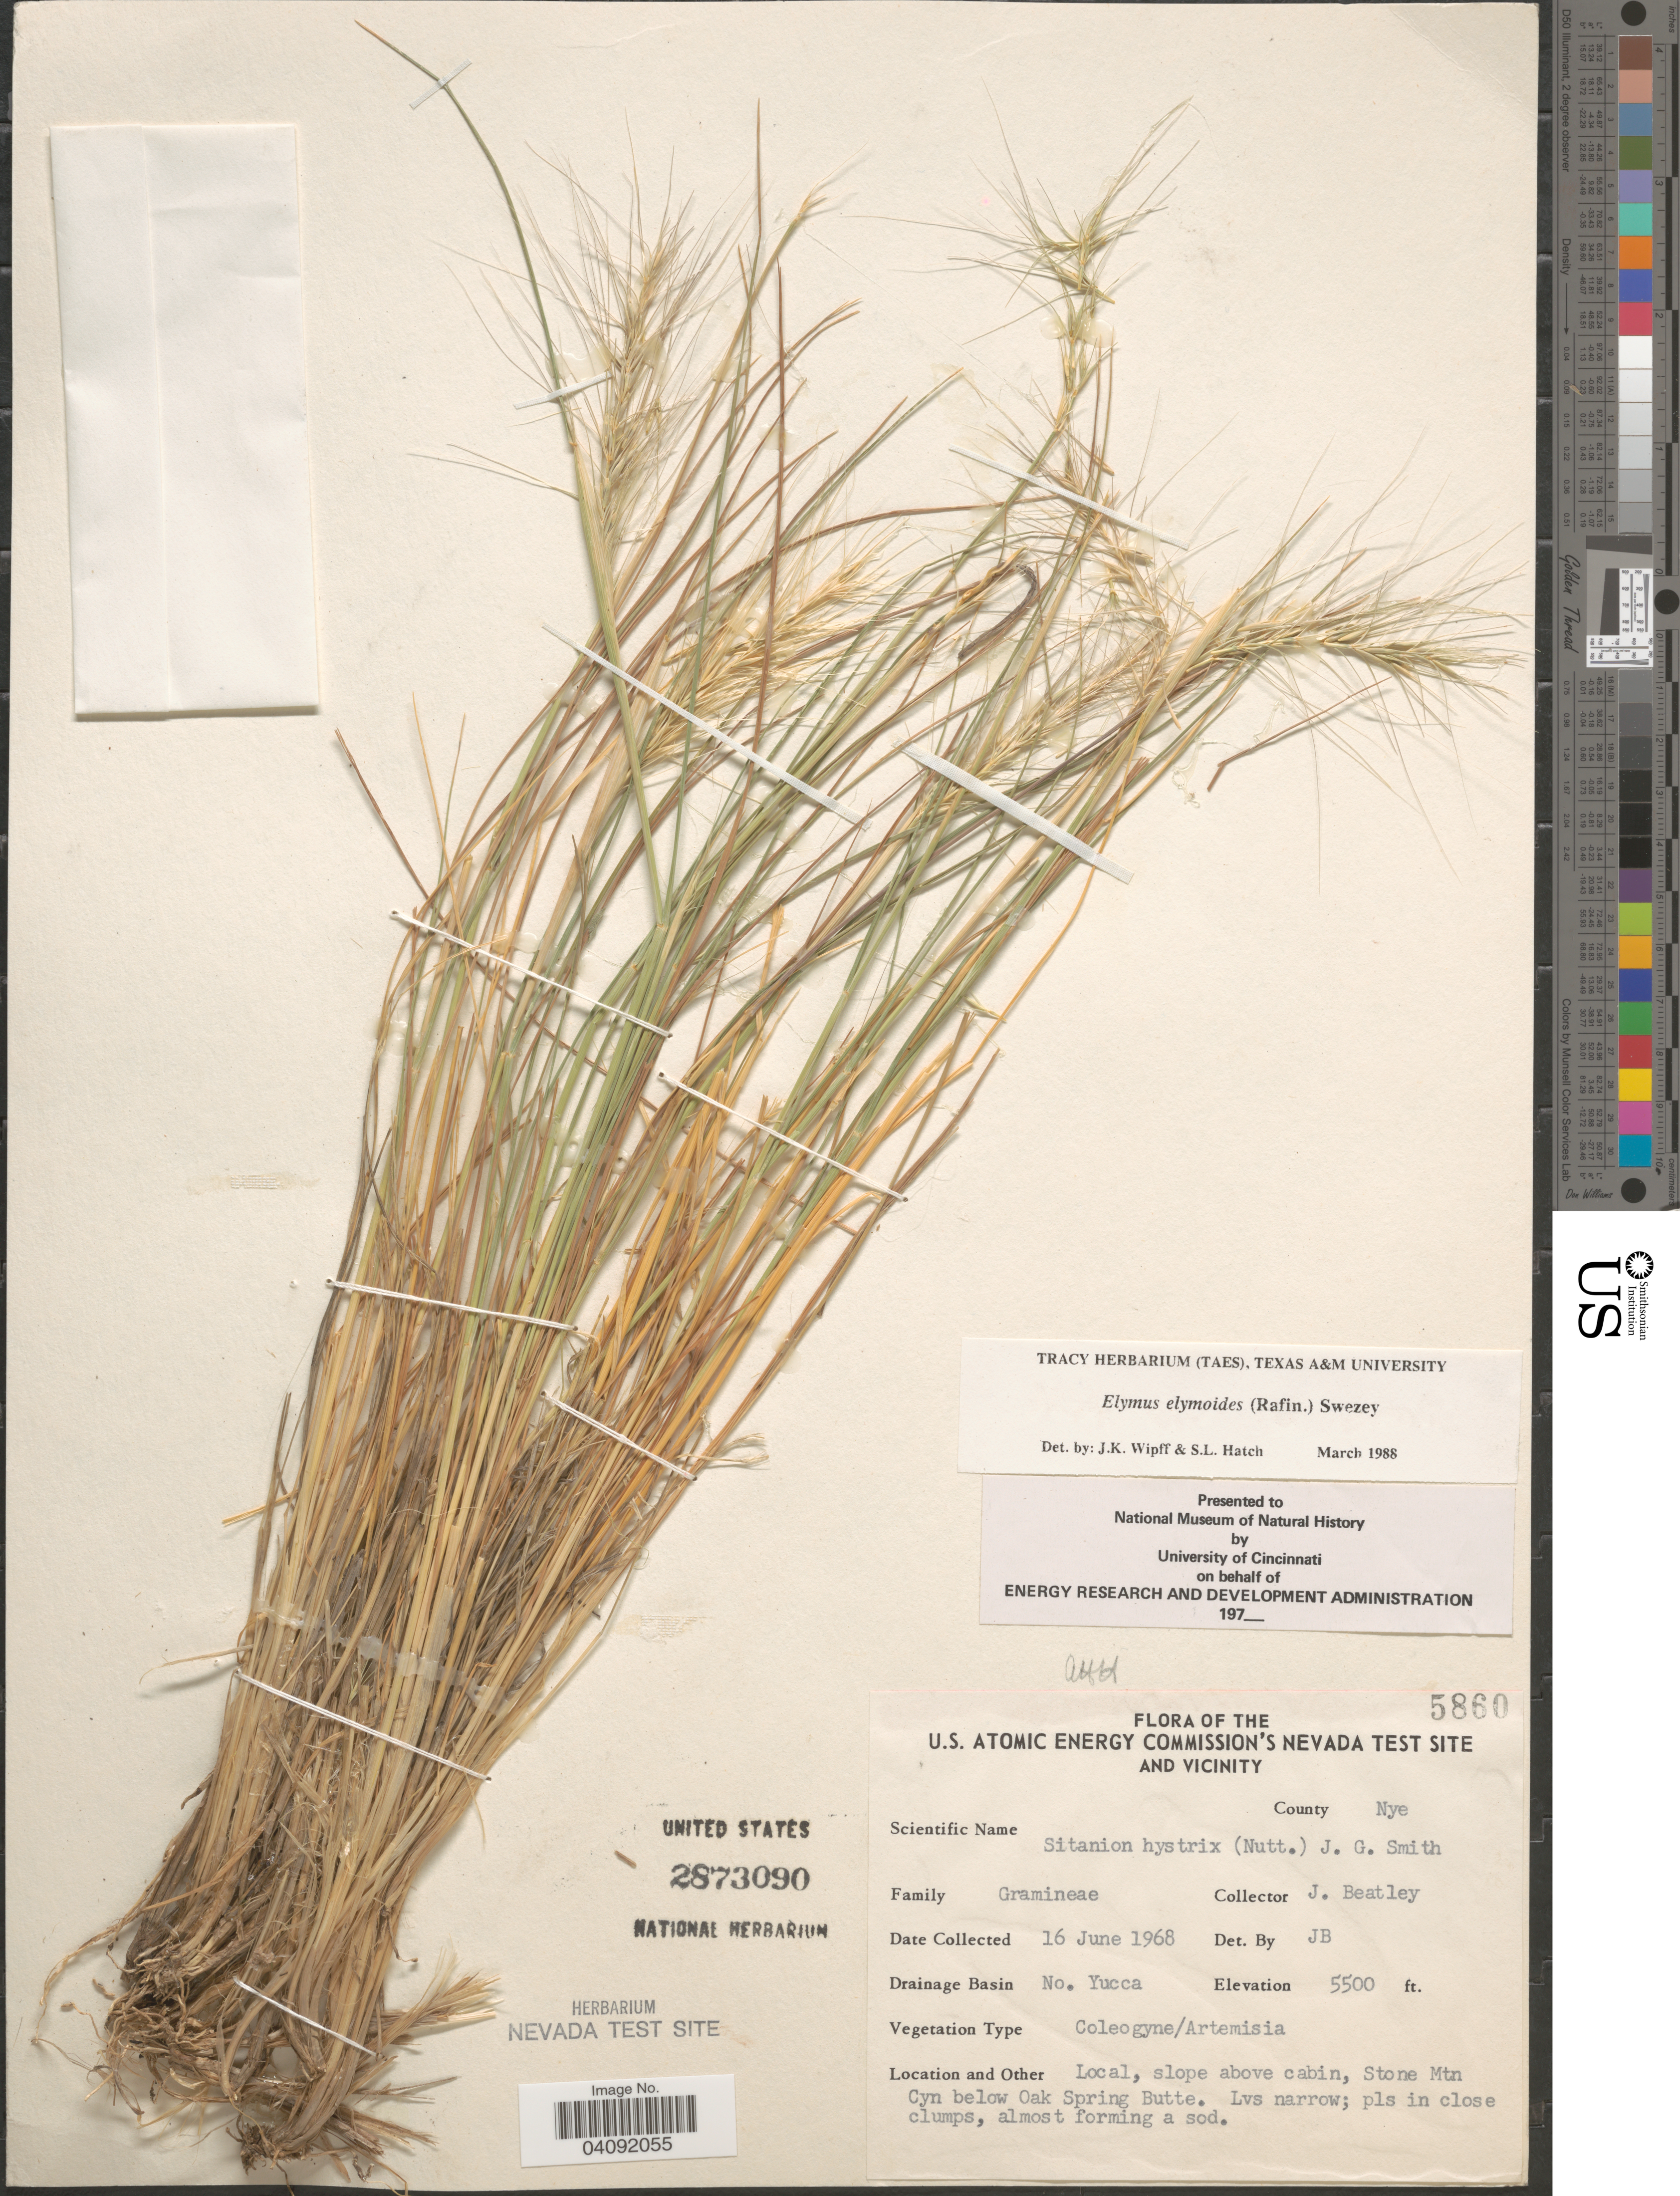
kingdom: Plantae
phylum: Tracheophyta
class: Liliopsida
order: Poales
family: Poaceae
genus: Elymus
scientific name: Elymus elymoides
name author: (Raf.) Swezey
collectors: J. C. Beatley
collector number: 5860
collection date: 1968-06-16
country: United States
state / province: Nevada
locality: The U.S. Atomic Energy Commission's Nevada Test Site and Vicinity. County Nye. Drainage Basin No. Yucca. Local, slope above cabin, Stone Mtn Cyn below Oak Spring Butte.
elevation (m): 1676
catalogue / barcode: US 2873090